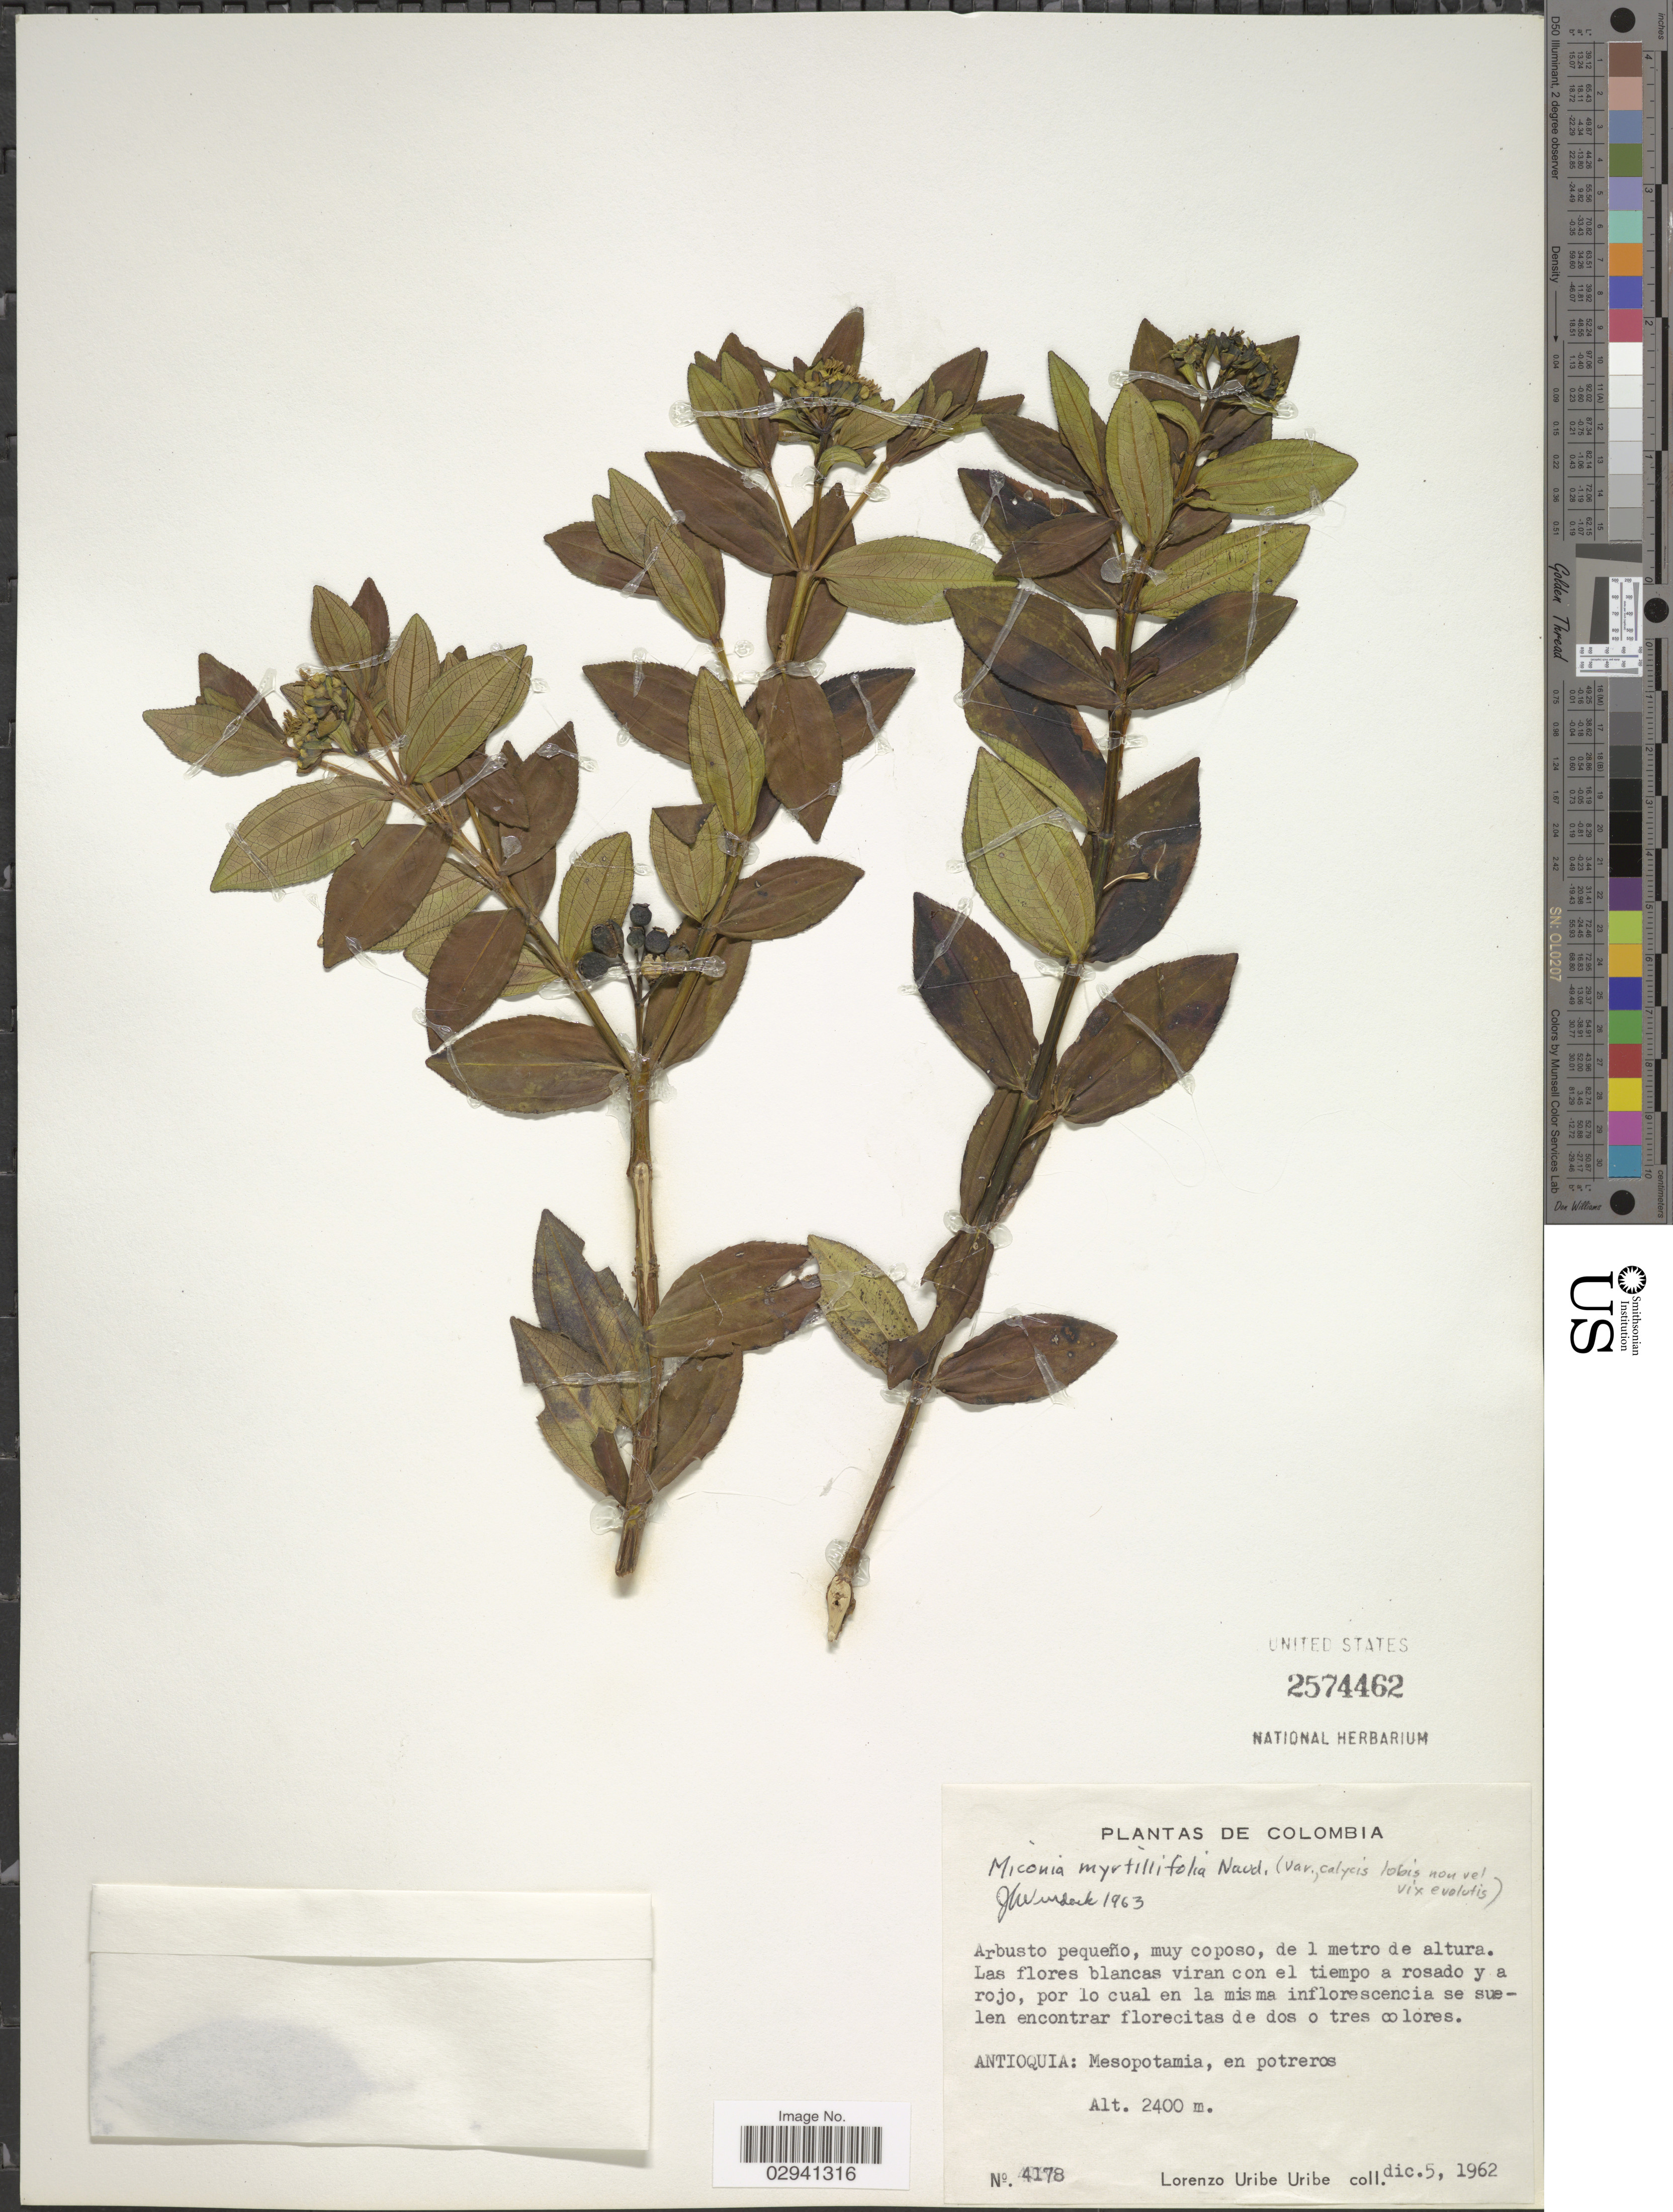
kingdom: Plantae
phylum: Tracheophyta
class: Magnoliopsida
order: Myrtales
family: Melastomataceae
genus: Miconia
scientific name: Miconia myrtillifolia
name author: Naudin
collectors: L. Uribe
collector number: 4178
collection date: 1962-12-05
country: Colombia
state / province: Antioquia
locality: Antioquia: Mesopotamia, en potreros.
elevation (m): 2400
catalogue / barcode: US 2574462